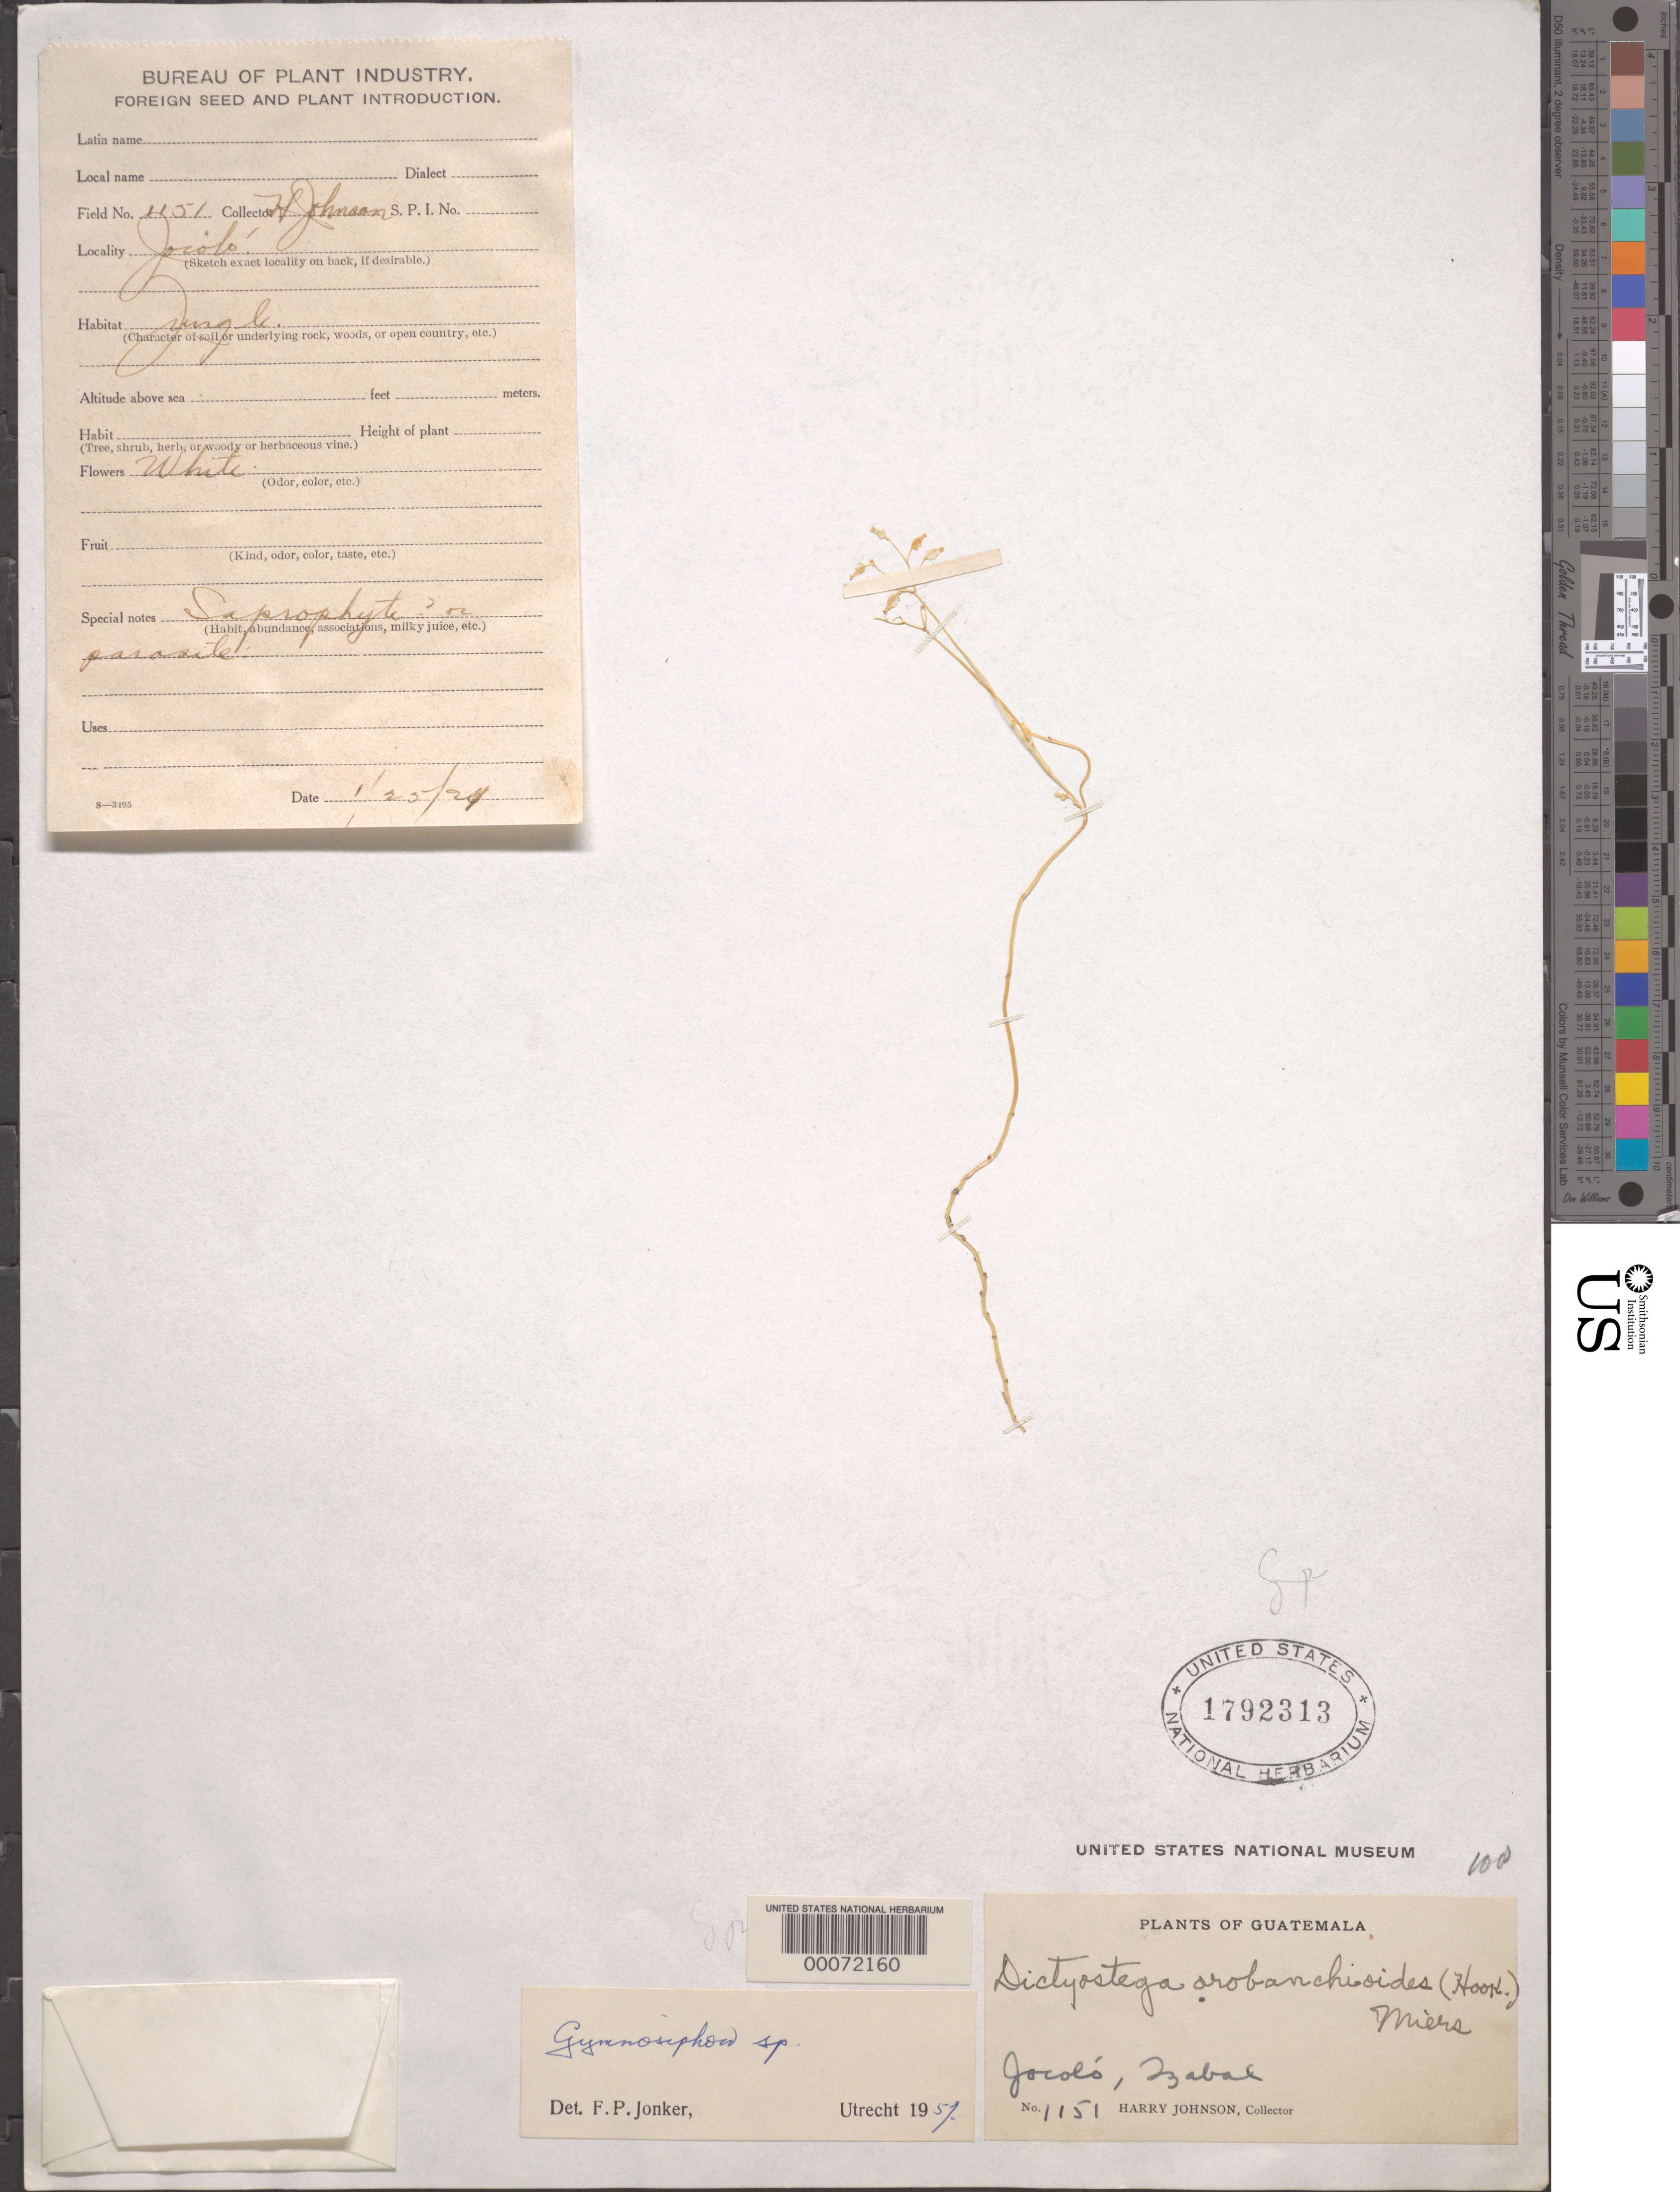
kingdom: Plantae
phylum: Tracheophyta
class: Liliopsida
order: Dioscoreales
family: Burmanniaceae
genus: Gymnosiphon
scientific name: Gymnosiphon sp.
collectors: H. Johnson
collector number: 1151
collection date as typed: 25 Jan 1924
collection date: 1924-01-25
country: Guatemala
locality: Isabal, jocolo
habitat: Jungle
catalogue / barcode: US 1792313